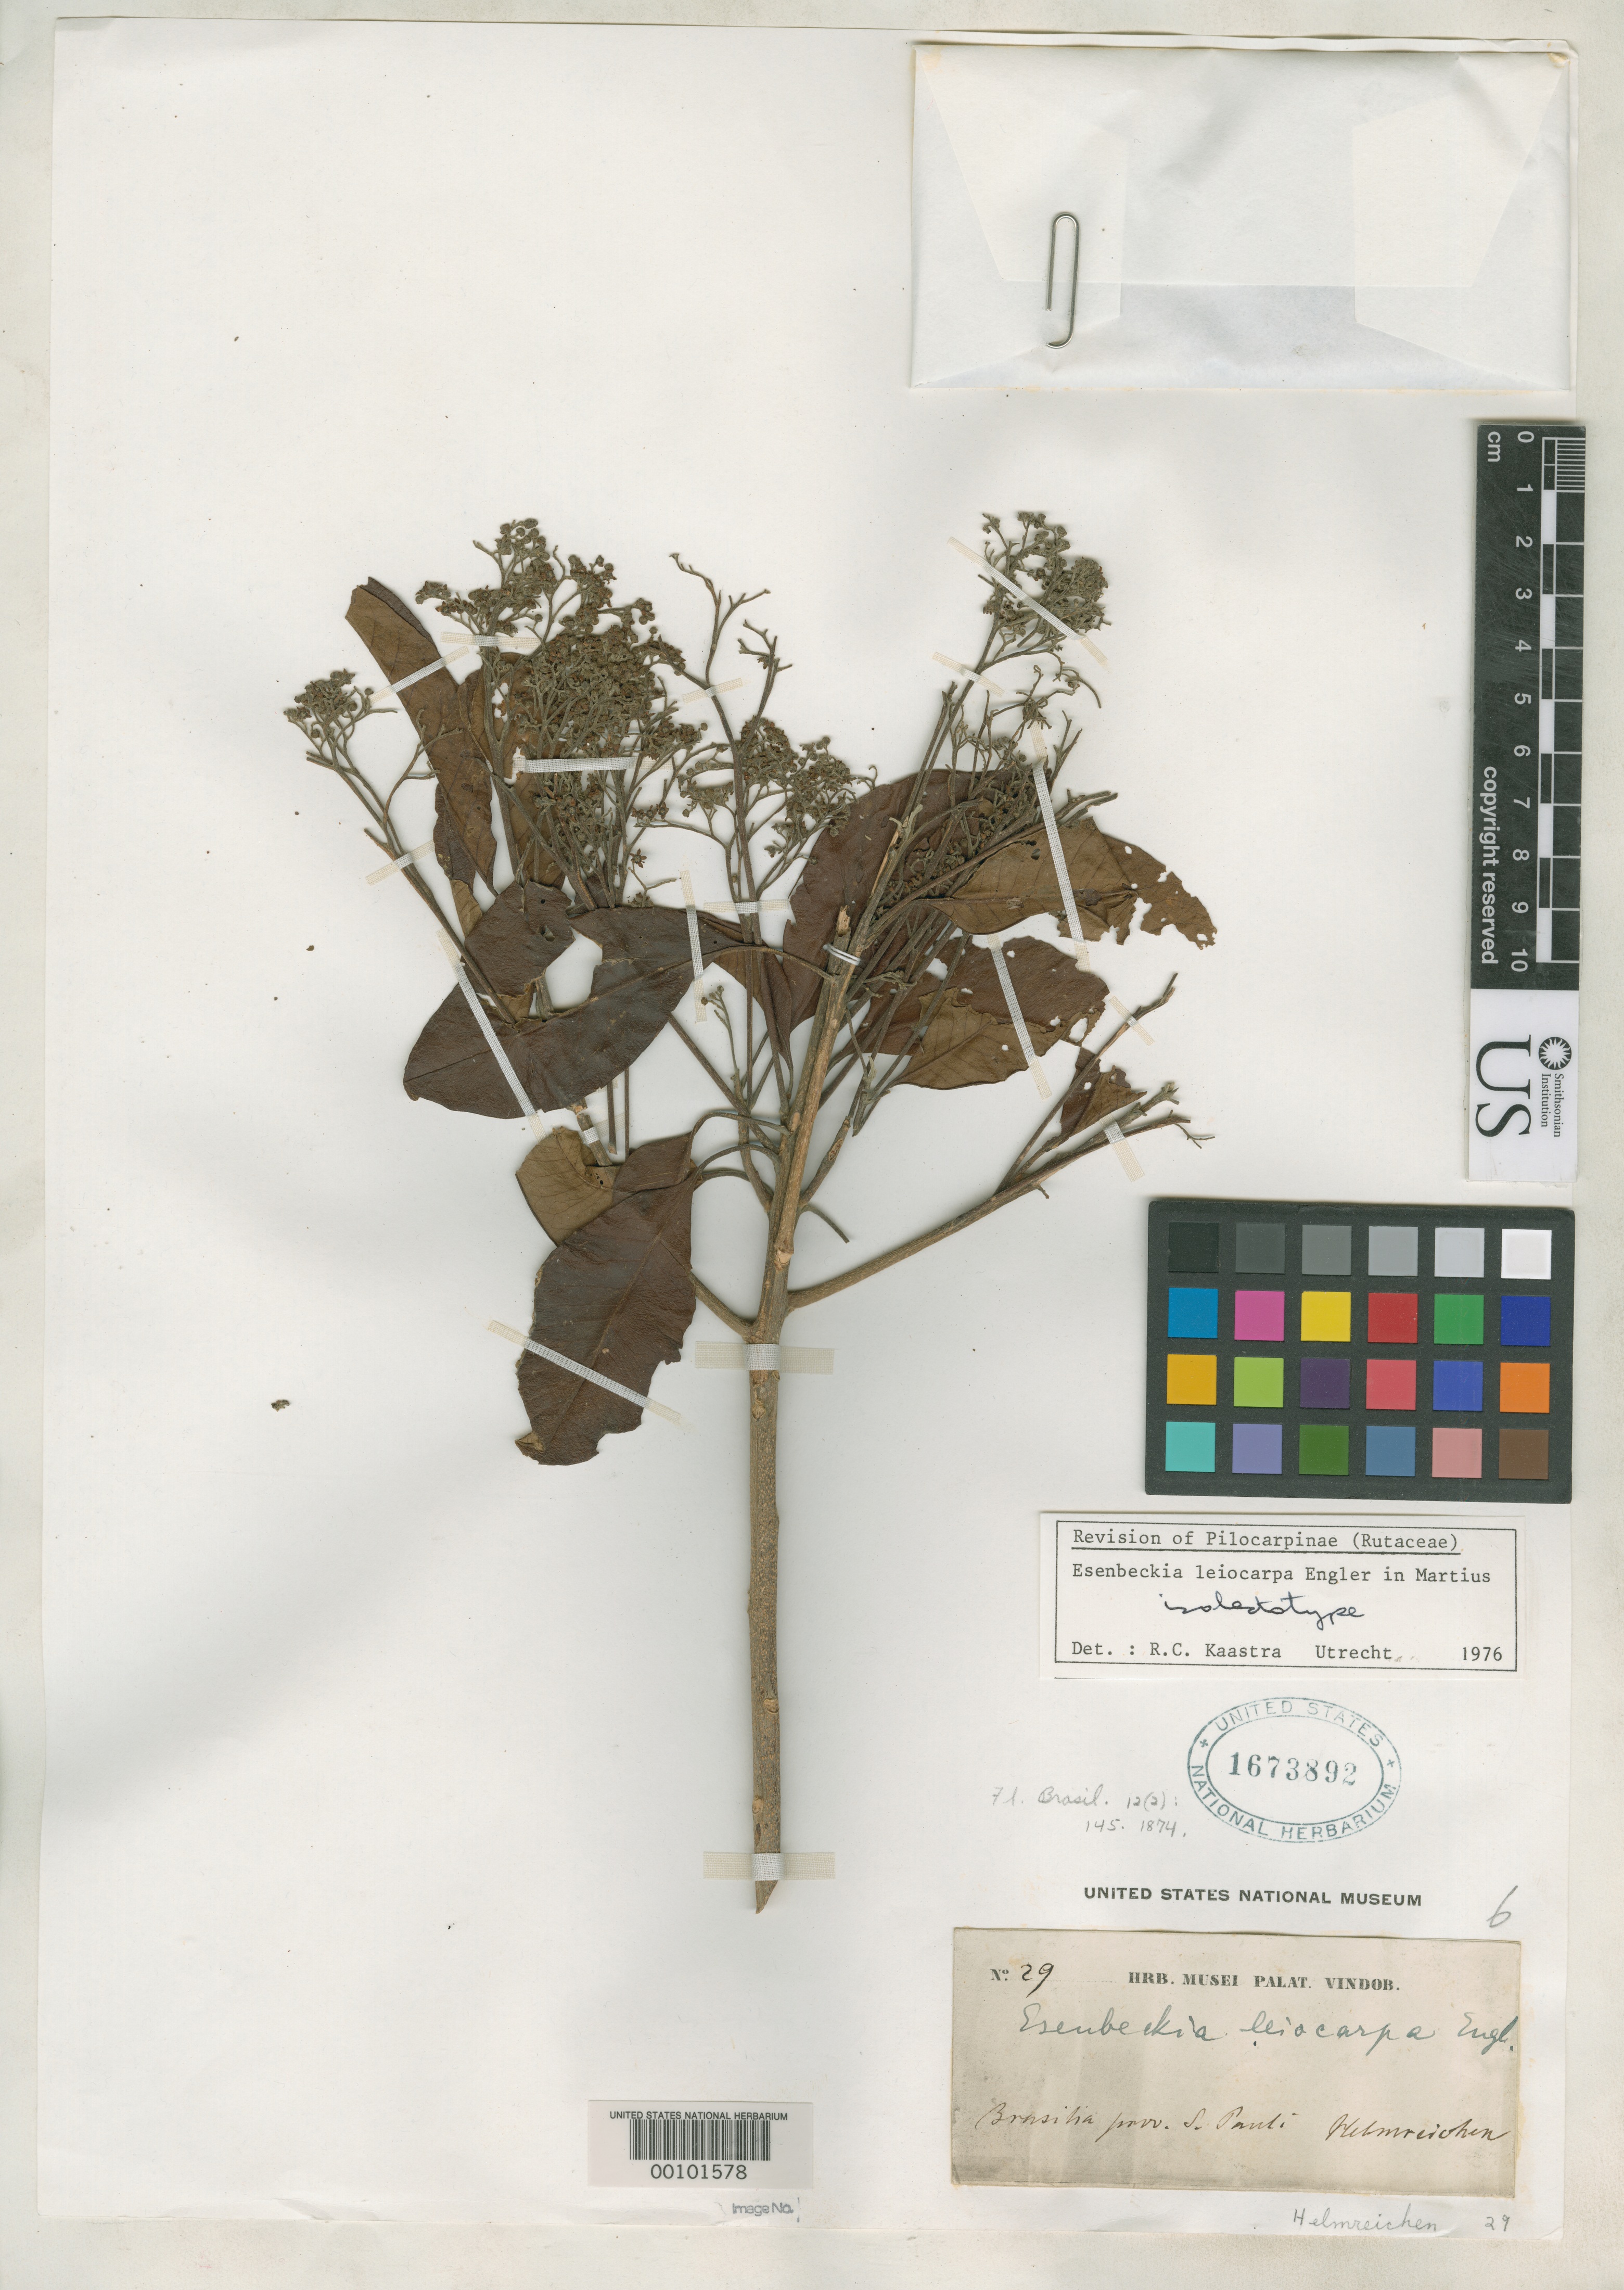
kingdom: Plantae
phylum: Tracheophyta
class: Magnoliopsida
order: Sapindales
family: Rutaceae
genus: Esenbeckia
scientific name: Esenbeckia leiocarpa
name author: Engl. in Mart.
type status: Isolectotype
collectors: -. Helmreichen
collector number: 29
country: Brazil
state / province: São Paulo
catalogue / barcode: US 1673892